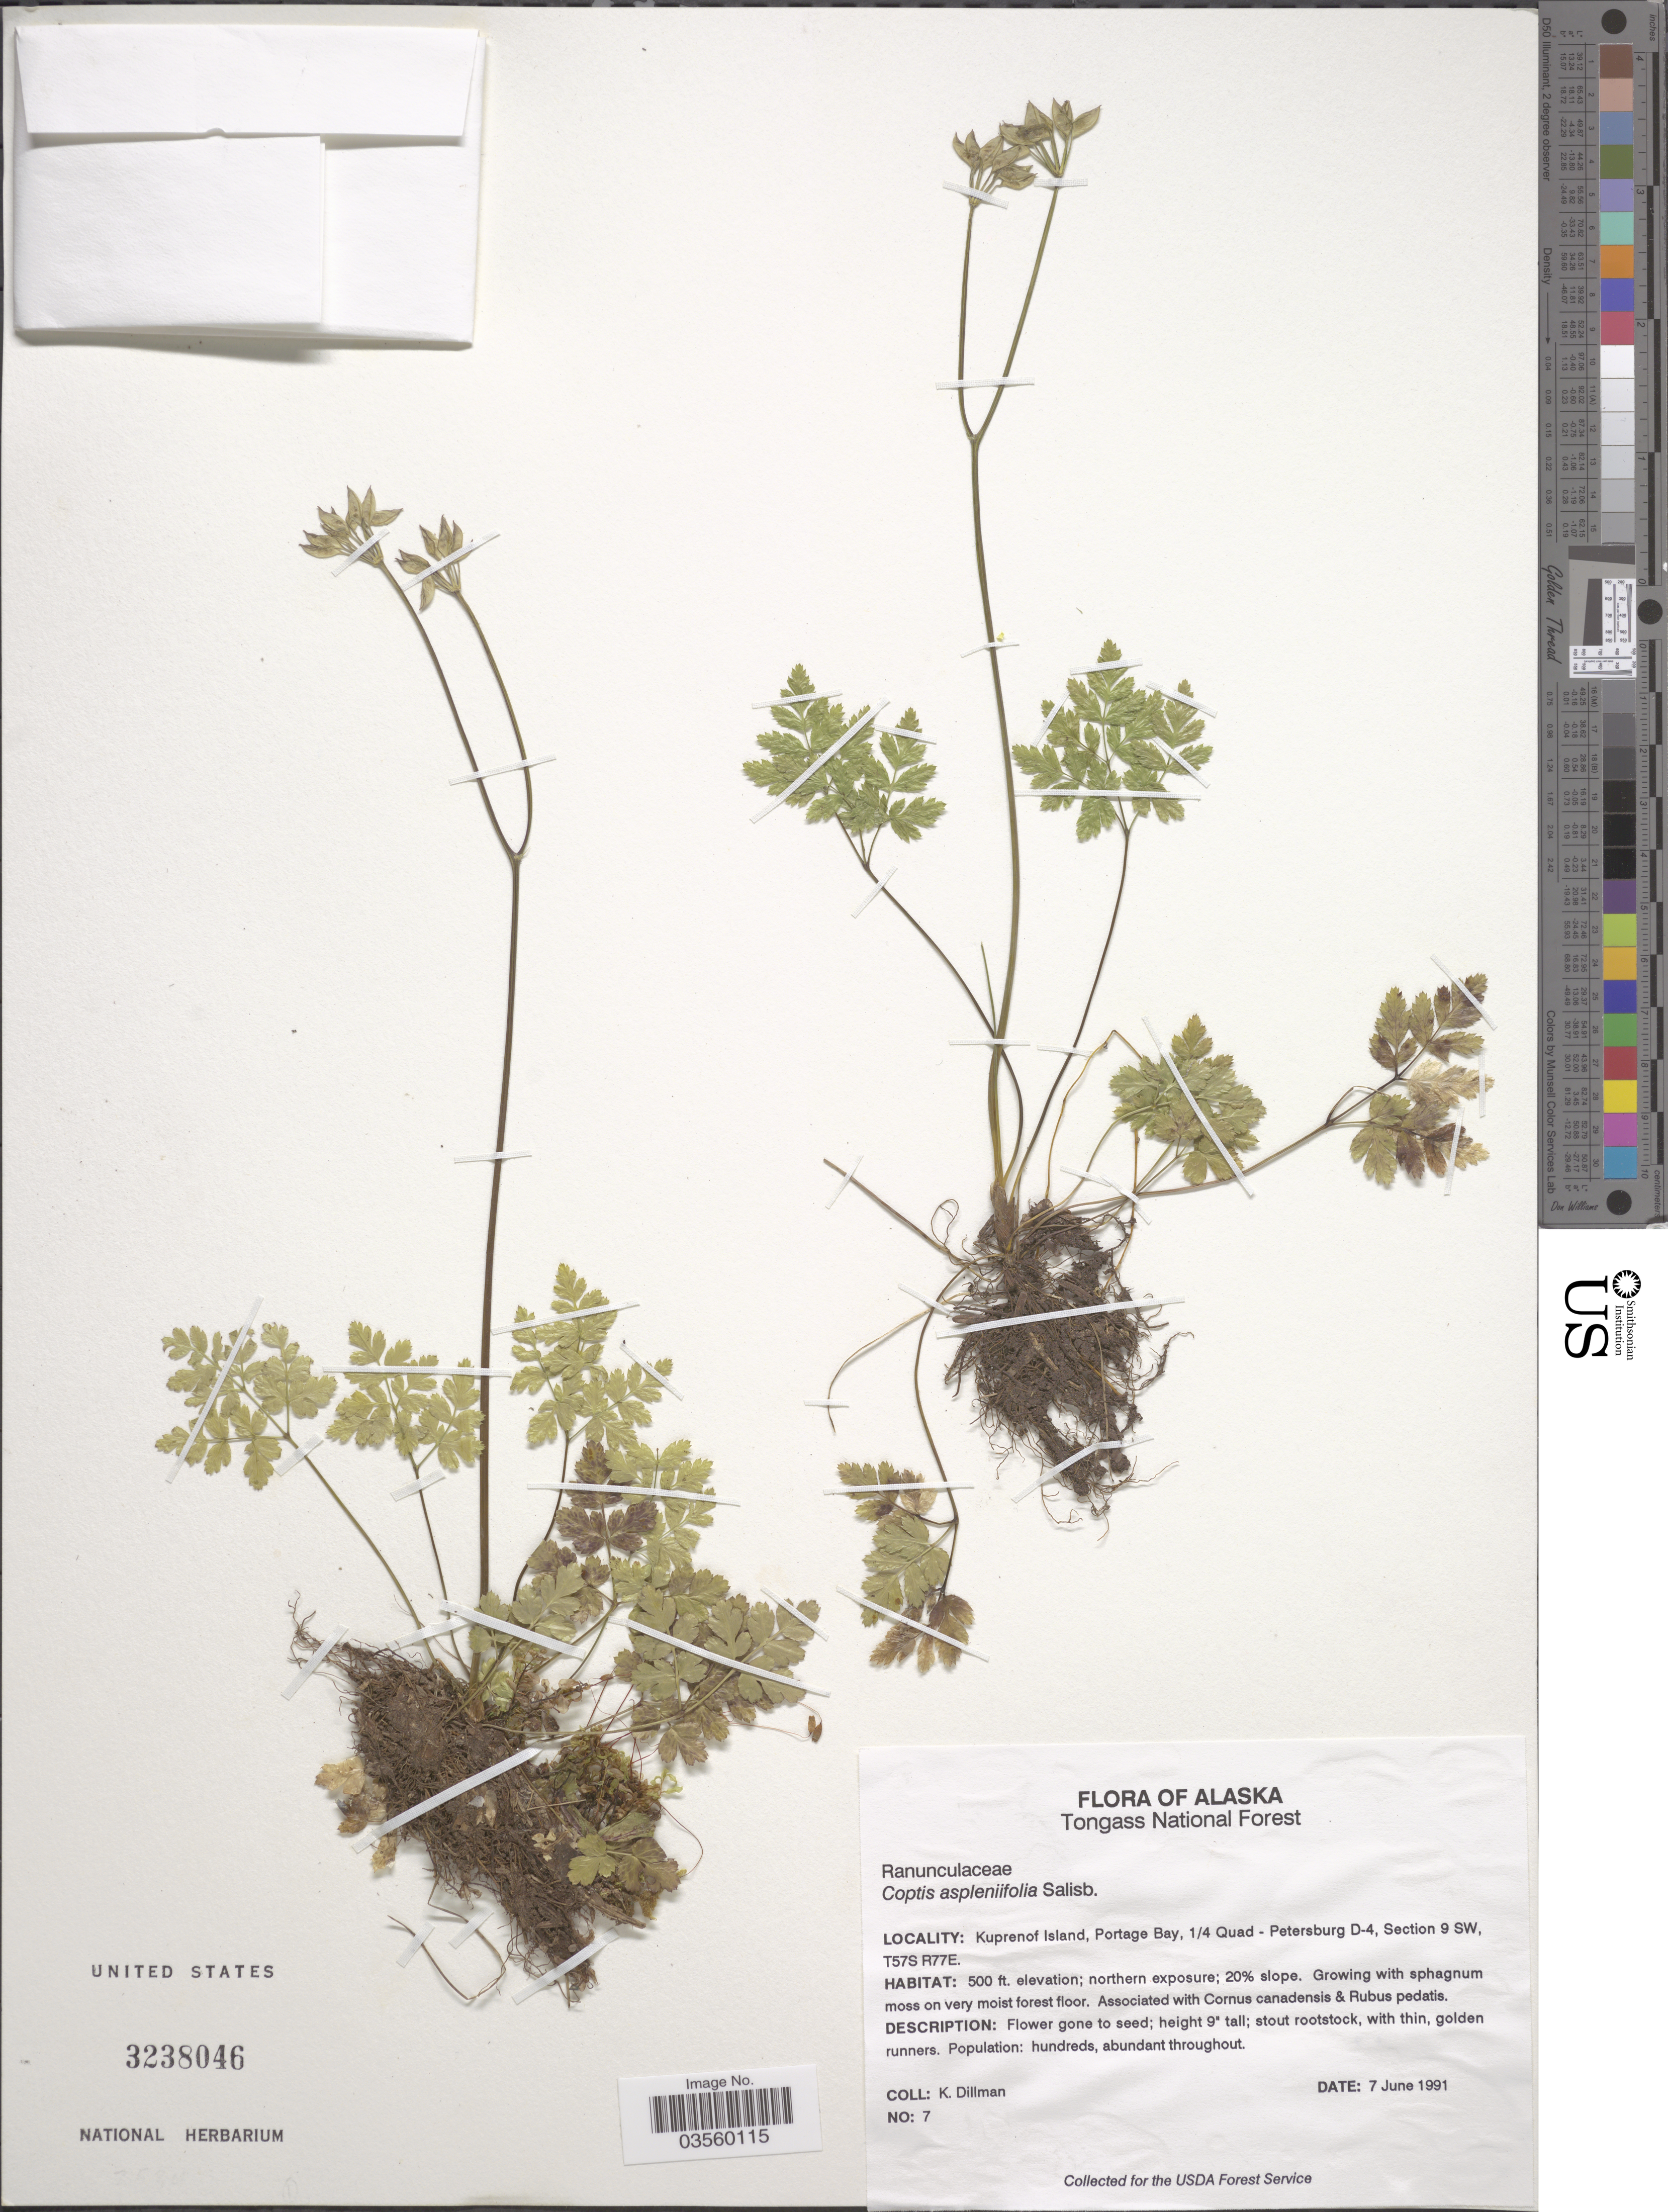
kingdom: Plantae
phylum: Tracheophyta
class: Magnoliopsida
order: Ranunculales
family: Ranunculaceae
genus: Coptis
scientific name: Coptis asplenifolia ined ?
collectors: K. Dillman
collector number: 7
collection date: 1991-06-07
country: United States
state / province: Alaska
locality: Tongass National Forest. Kuprenof Island, Portage Bay, 1/4 Quad - Petersburg D-4, Section 9 SW, T57S R77E.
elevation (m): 152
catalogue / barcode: US 3238046